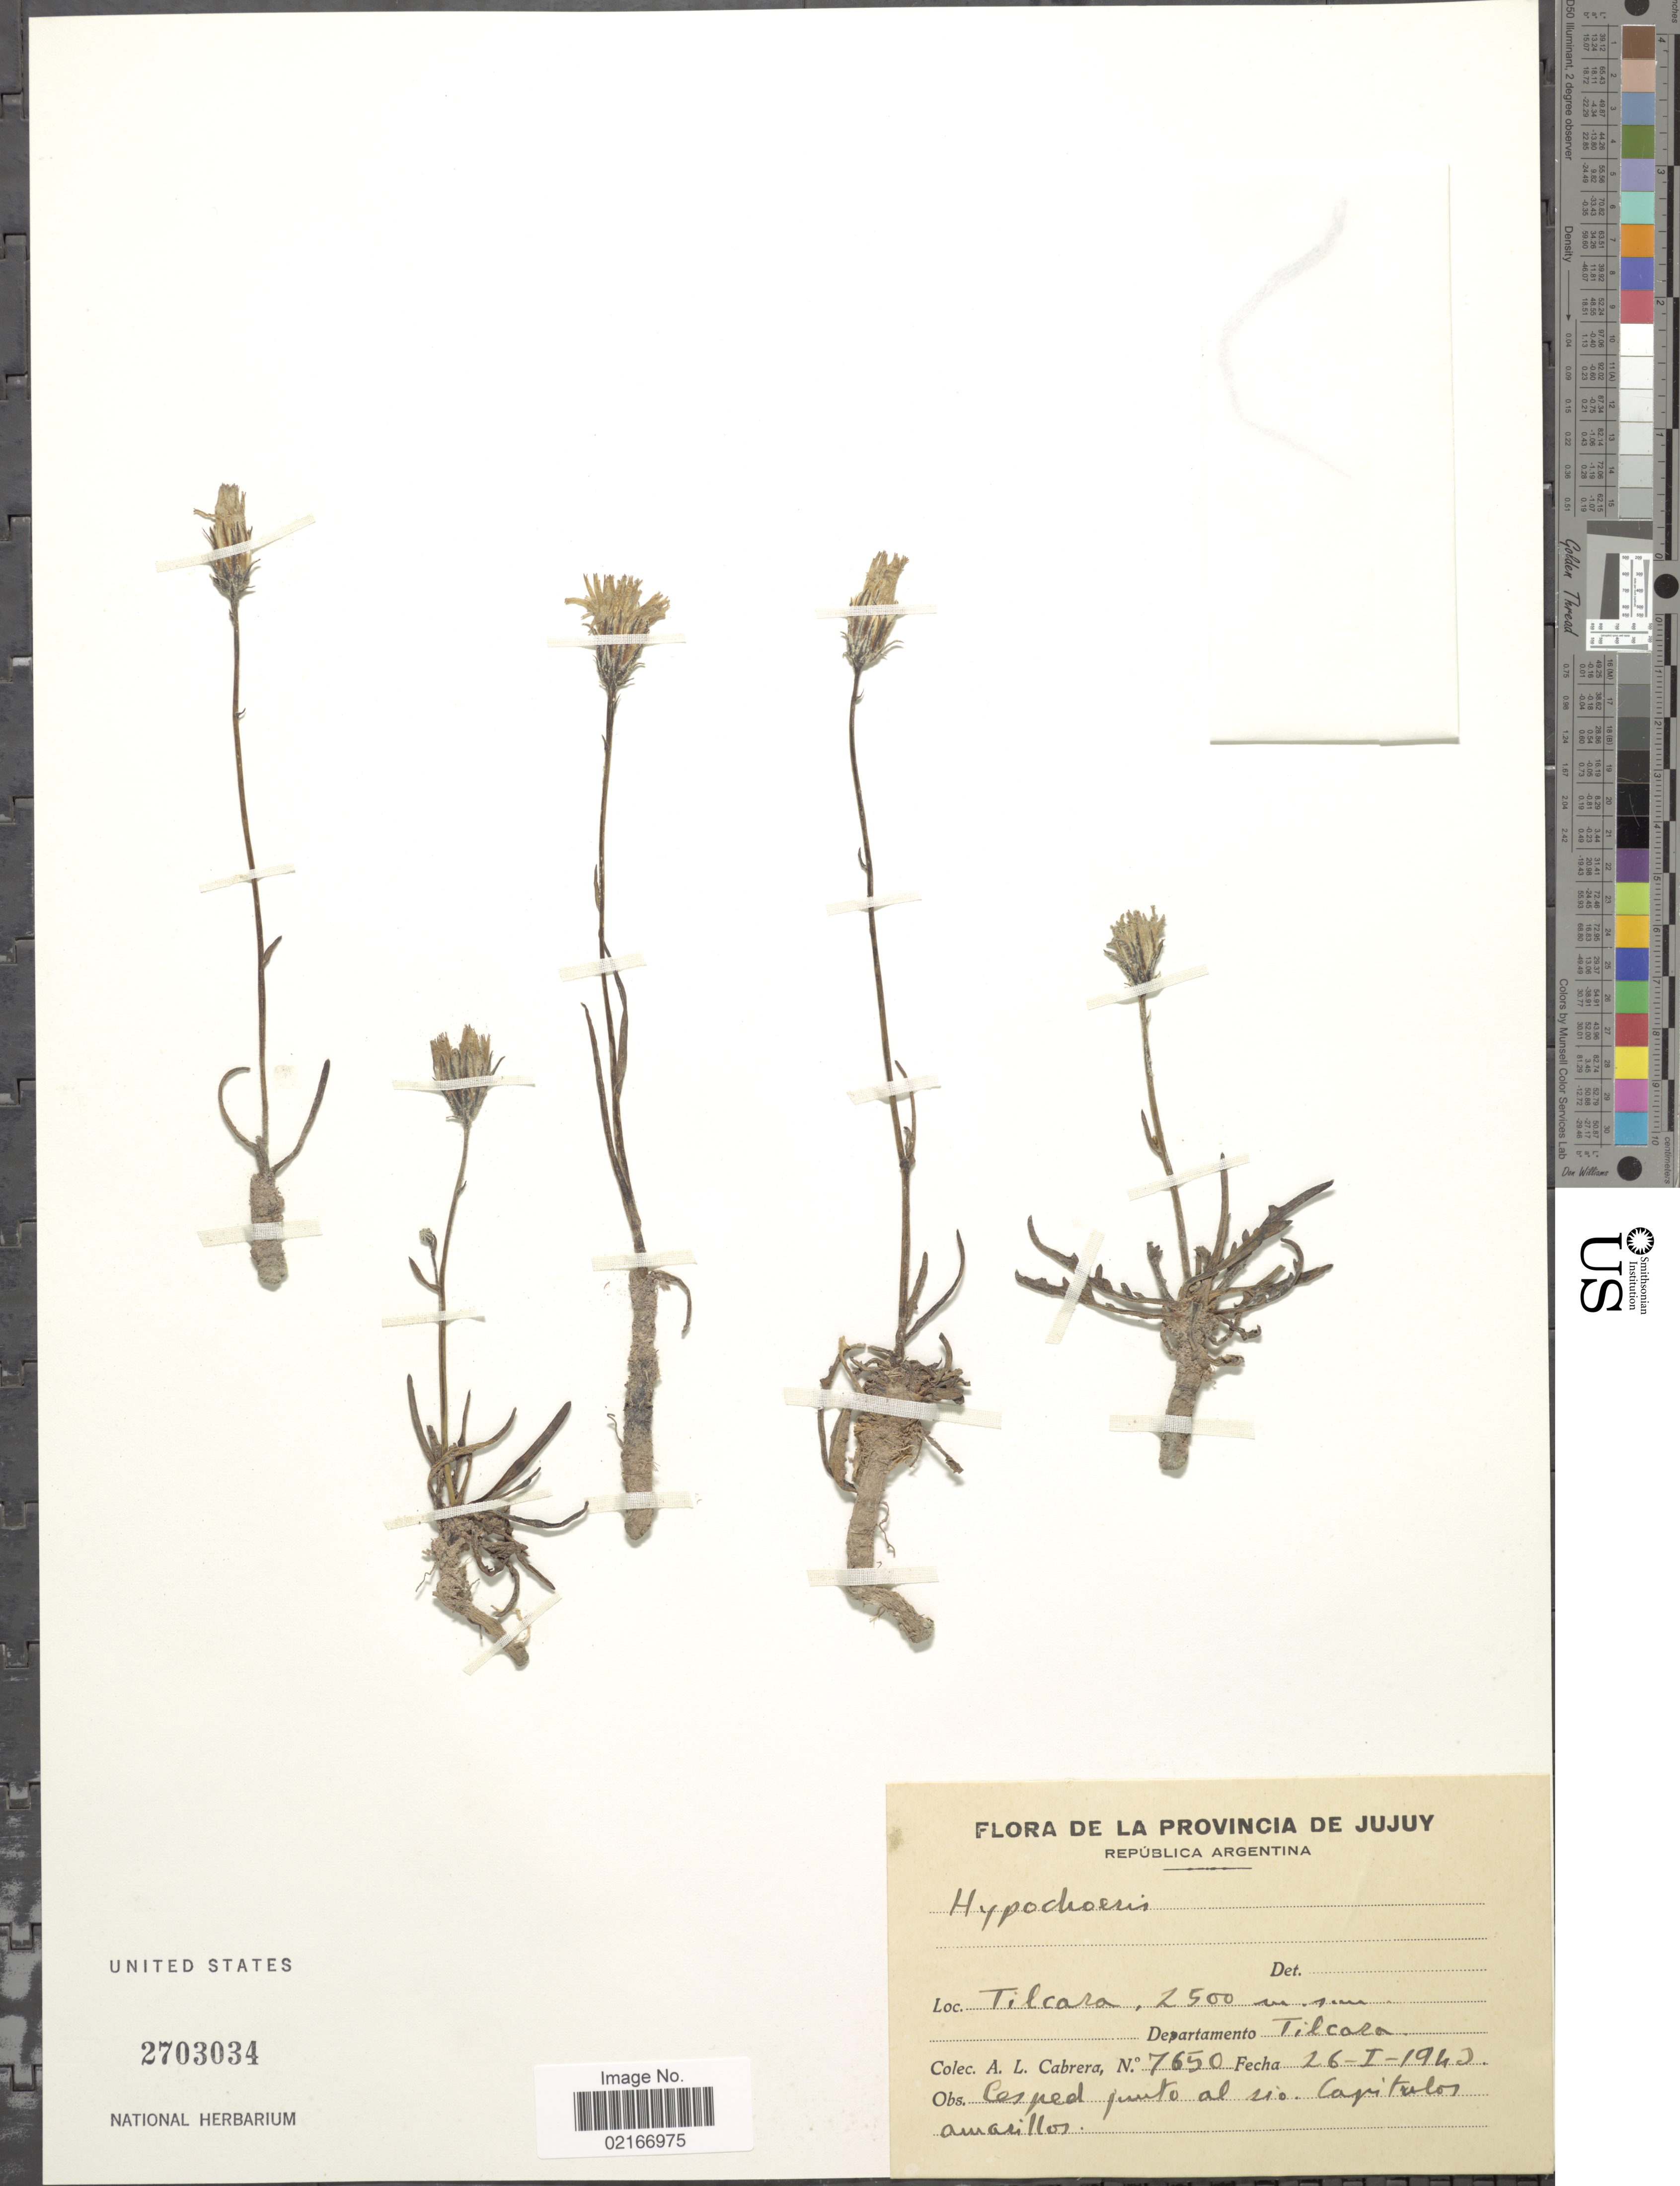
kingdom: Plantae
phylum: Tracheophyta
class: Magnoliopsida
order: Asterales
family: Asteraceae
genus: Hypochaeris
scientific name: Hypochaeris sp.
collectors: A. L. Cabrera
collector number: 7650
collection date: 1943-01-26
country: Argentina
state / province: Jujuy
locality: Tilcara.. Departamento Tilcara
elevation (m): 2500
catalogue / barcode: US 2703034